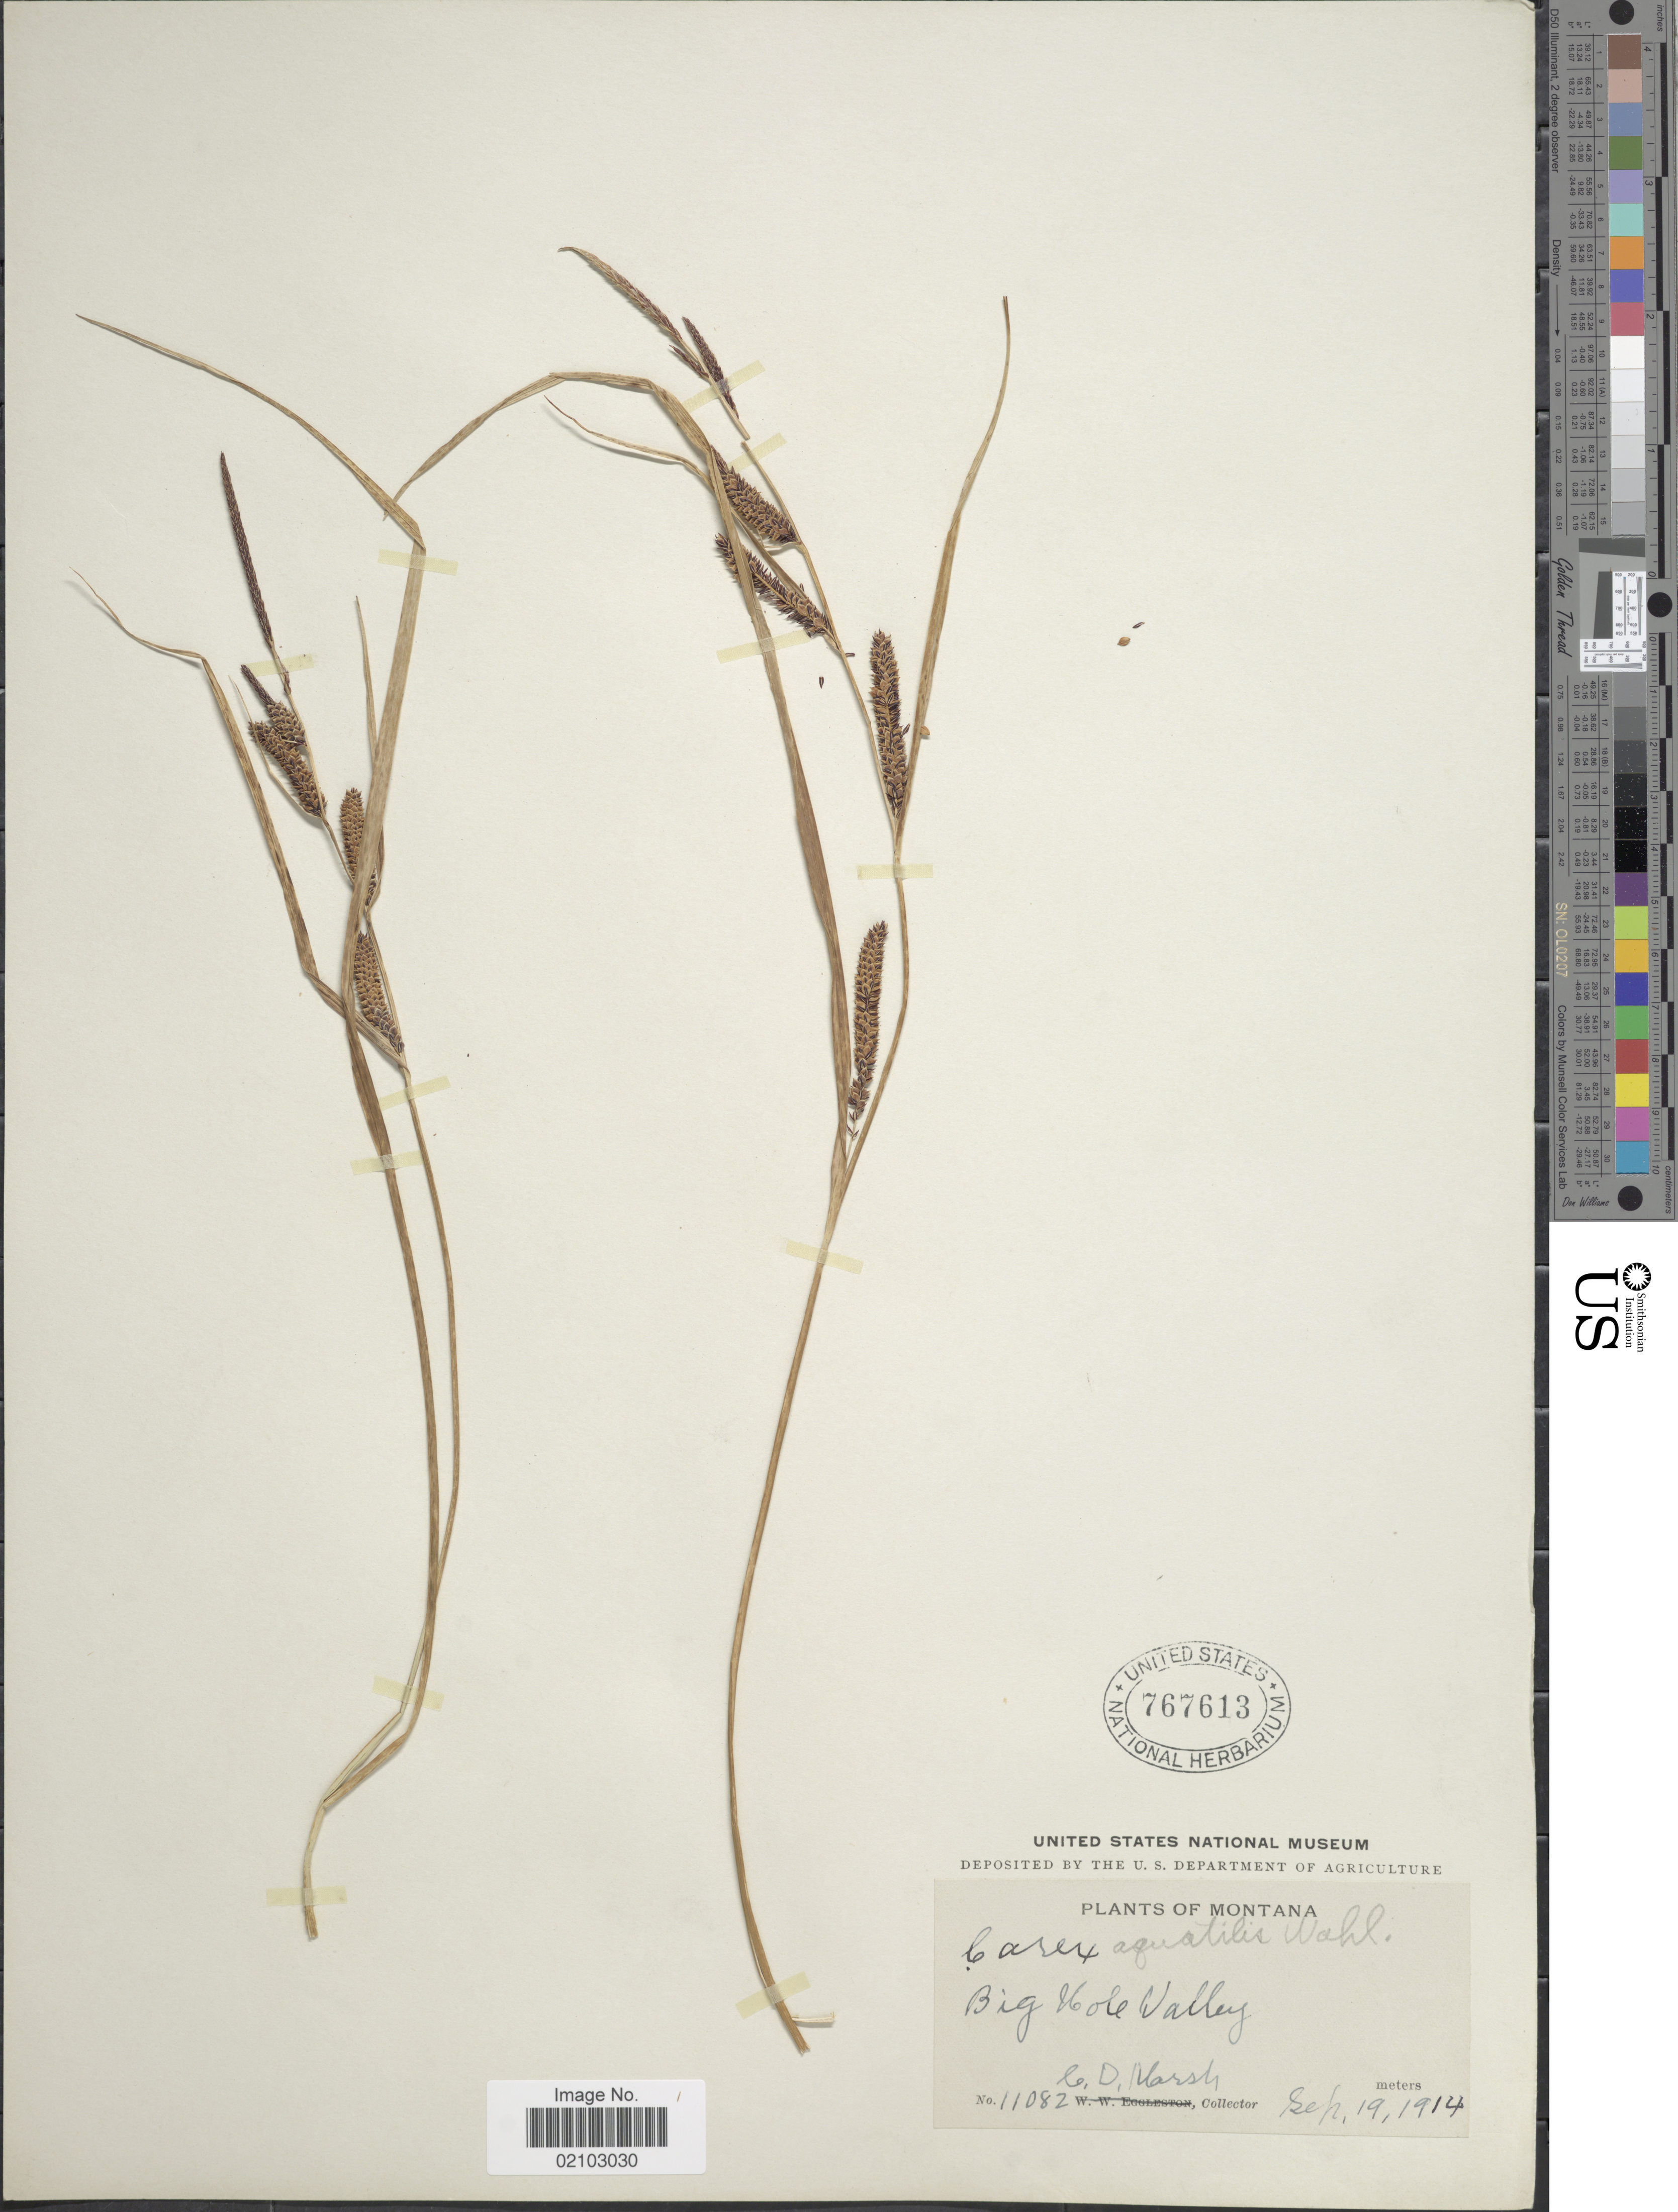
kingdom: Plantae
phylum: Tracheophyta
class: Liliopsida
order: Poales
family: Cyperaceae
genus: Carex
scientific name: Carex aquatilis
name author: Wahlenb.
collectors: C. D. Marsh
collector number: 11082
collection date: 1914-09-19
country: United States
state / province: Montana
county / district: Beaverhead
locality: Big Hole Valley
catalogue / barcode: US 767613